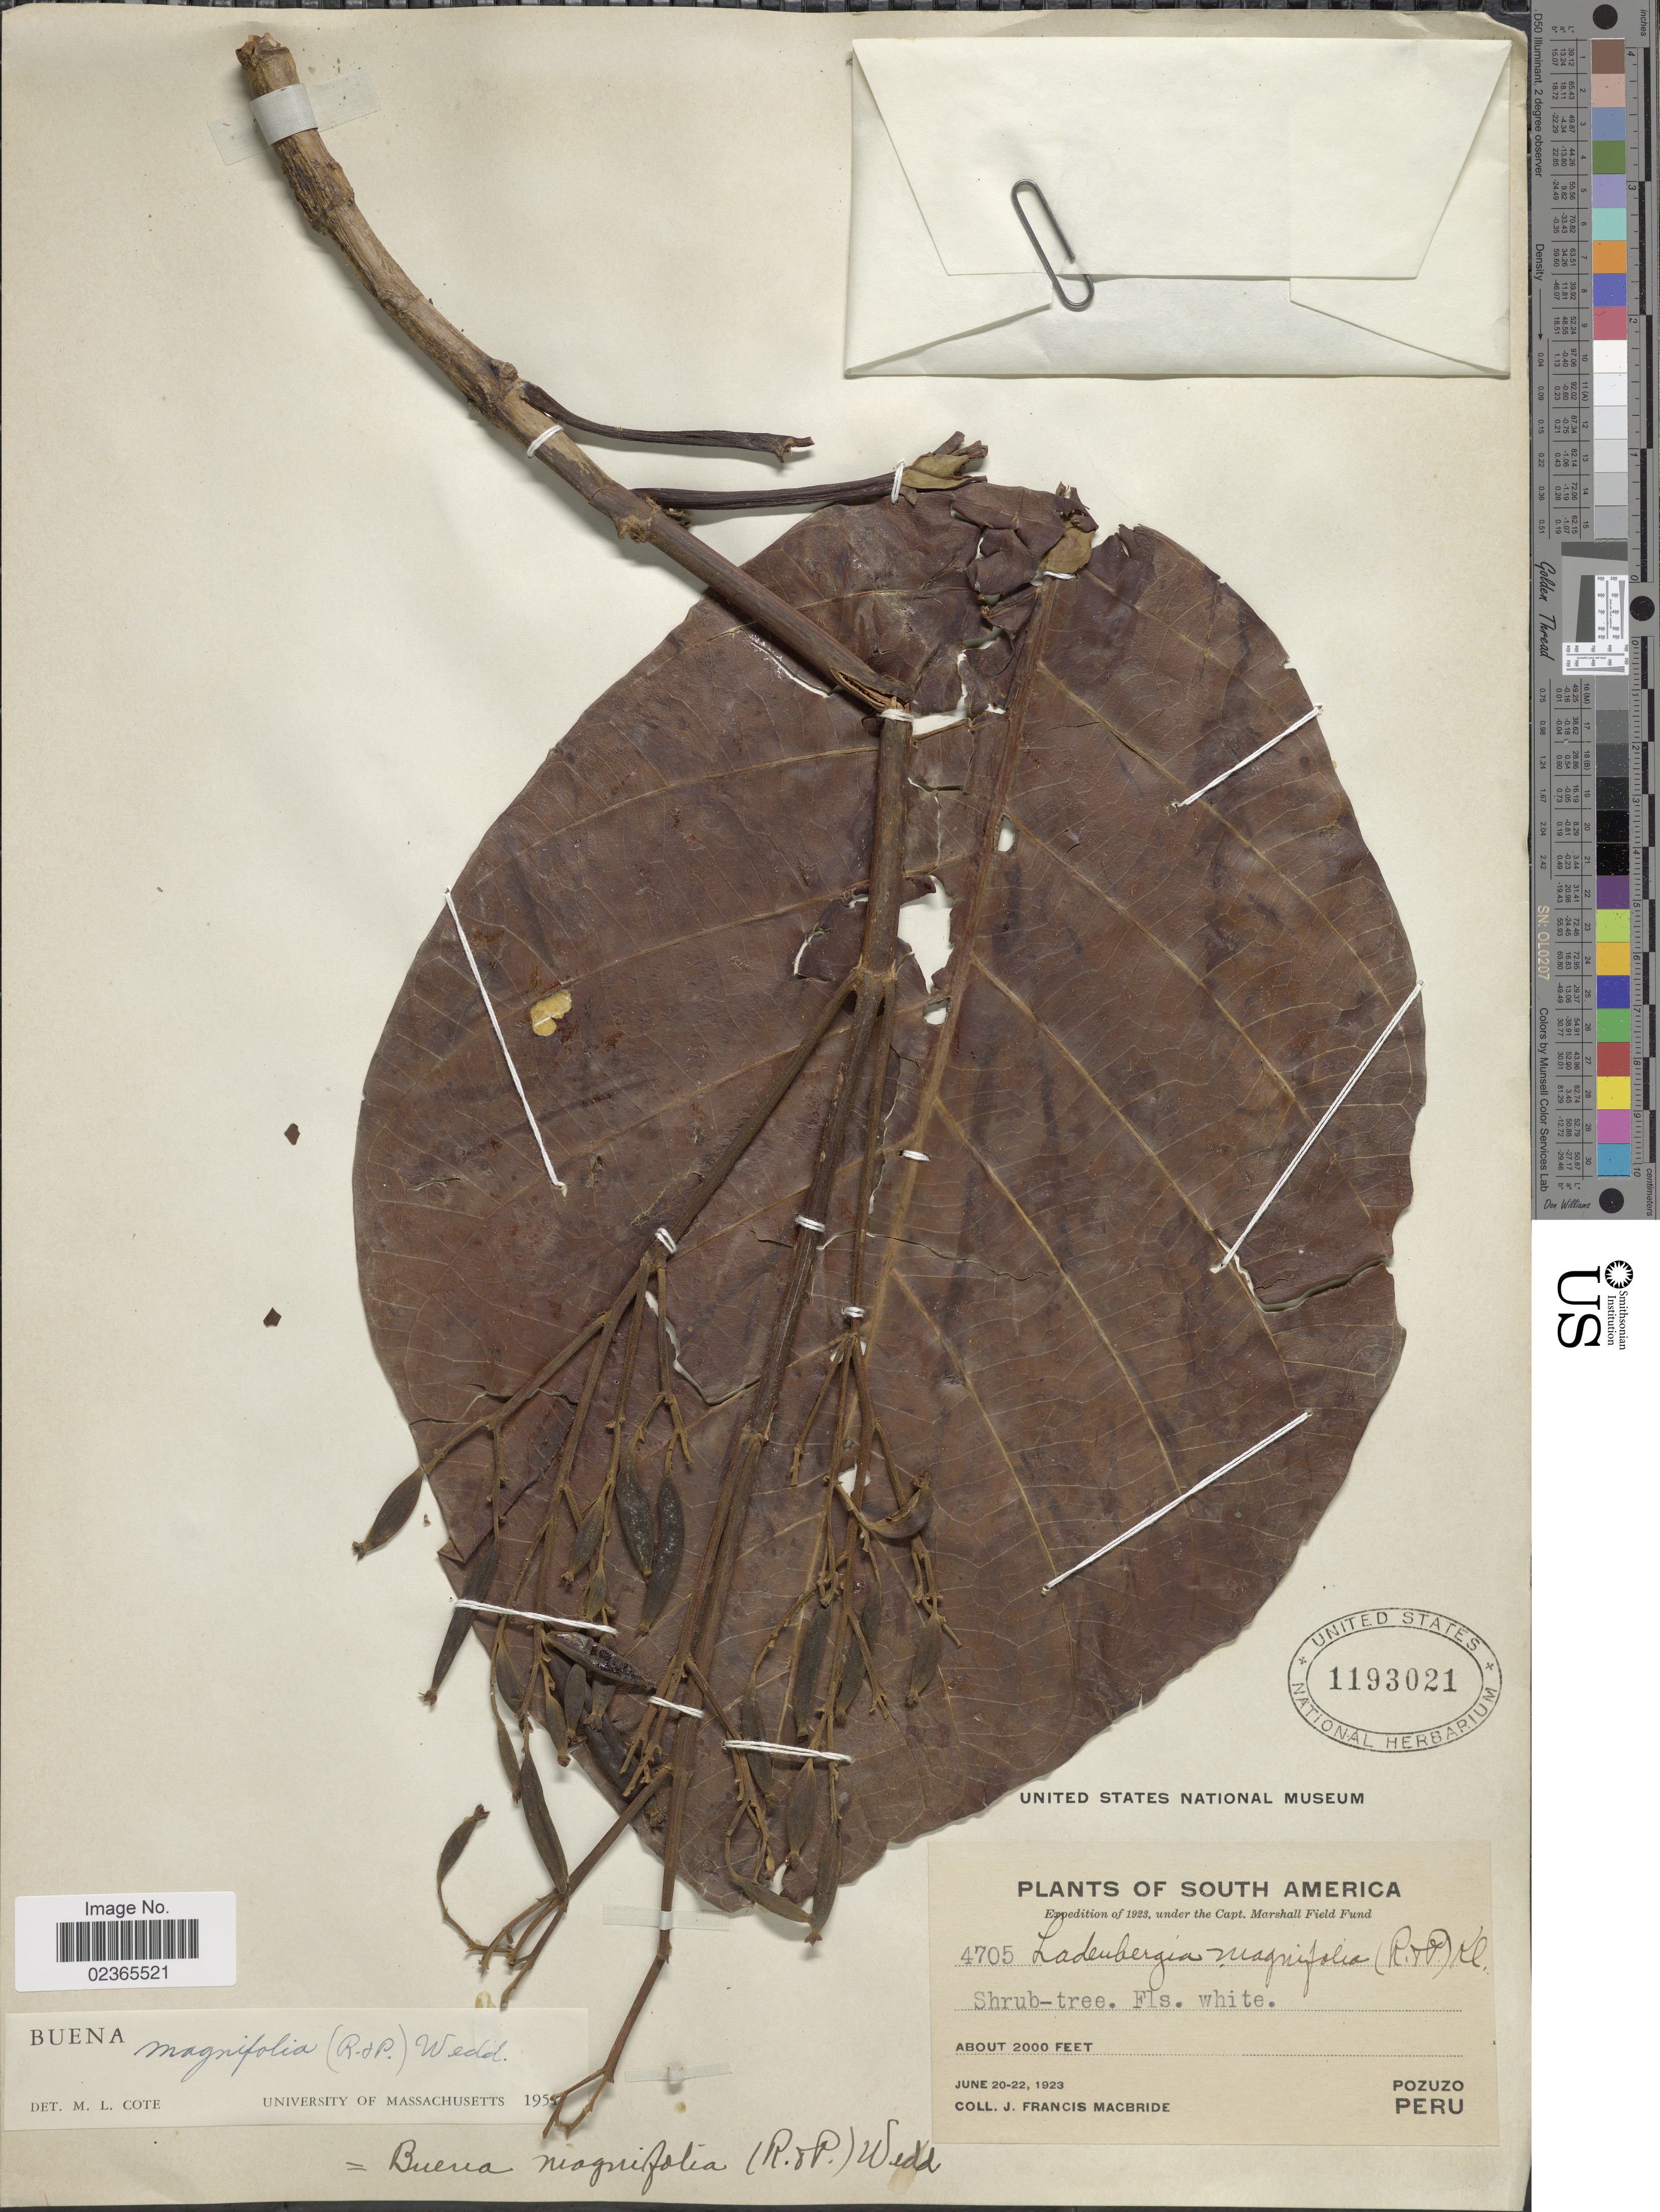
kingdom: Plantae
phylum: Tracheophyta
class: Magnoliopsida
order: Gentianales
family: Rubiaceae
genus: Ladenbergia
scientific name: Ladenbergia oblongifolia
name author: (Mutis) L. Andersson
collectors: J. F. Macbride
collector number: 4705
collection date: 1923-06-20/1923-06-22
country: Peru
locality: Pozuzo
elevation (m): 610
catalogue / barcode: US 1193021